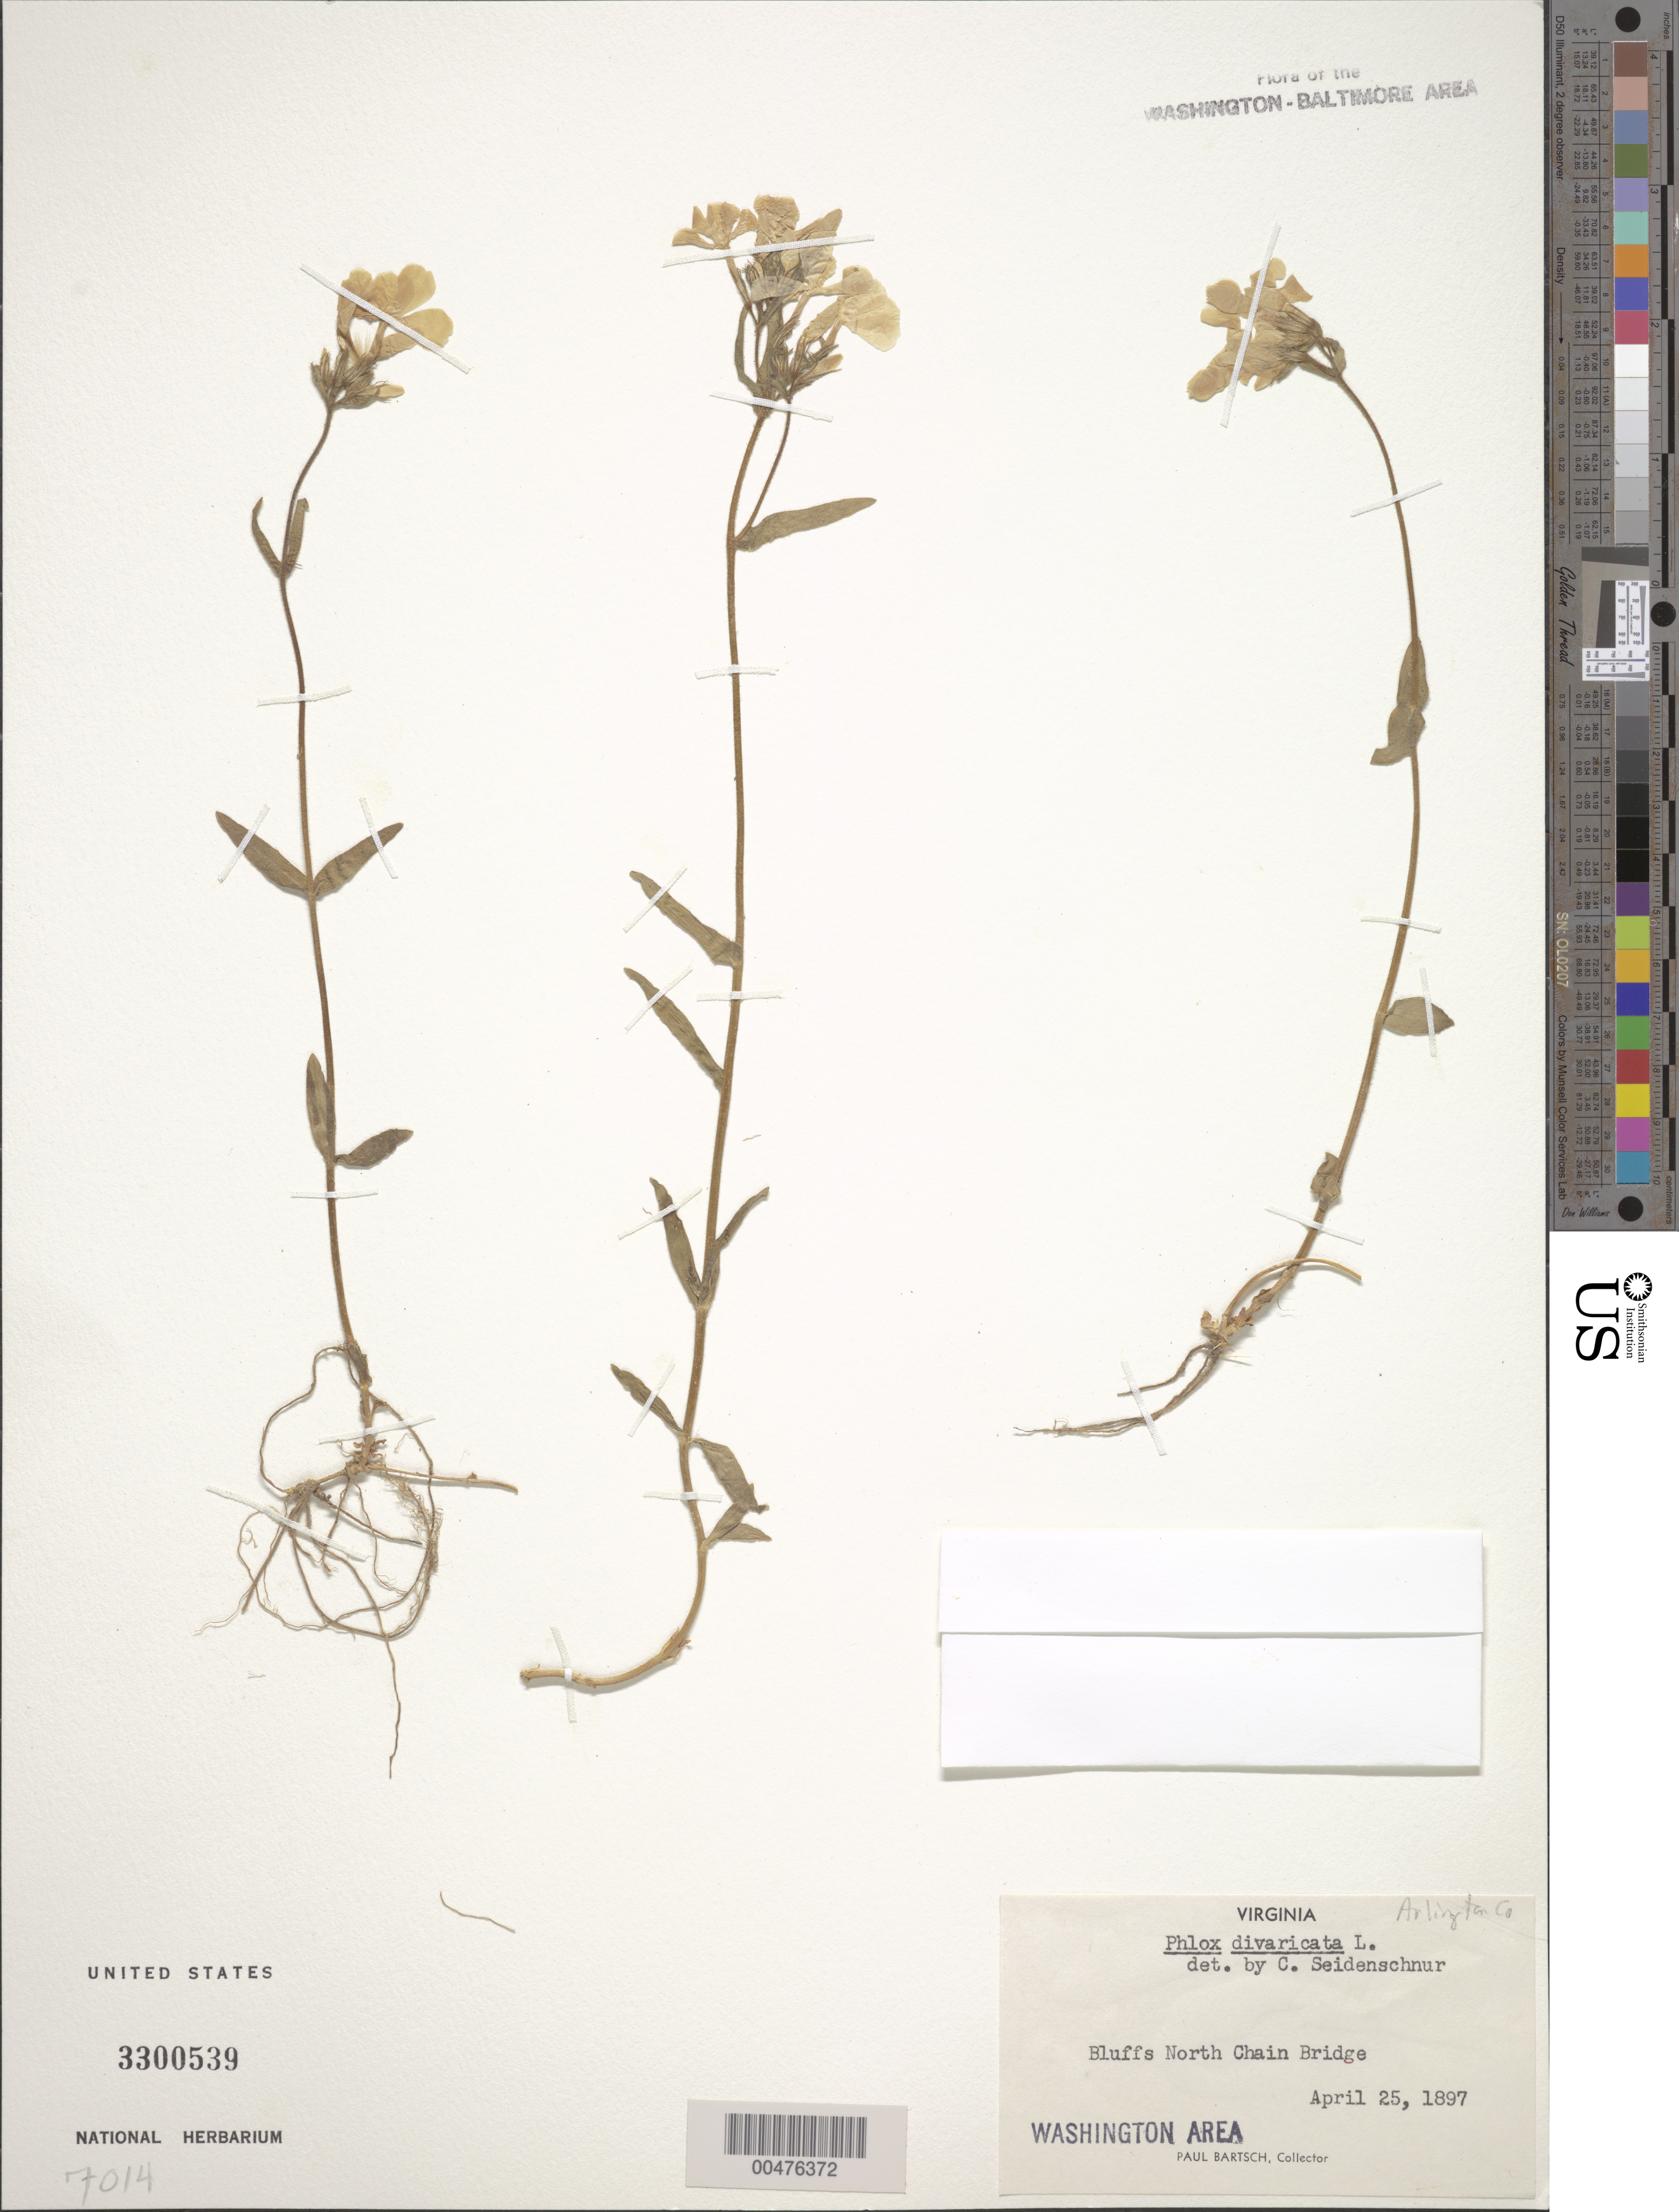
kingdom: Plantae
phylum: Tracheophyta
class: Magnoliopsida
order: Ericales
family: Polemoniaceae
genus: Phlox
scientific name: Phlox divaricata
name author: L.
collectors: P. Bartsch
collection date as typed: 25 Apr 1897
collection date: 1897-04-25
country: United States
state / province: Virginia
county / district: Arlington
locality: Bluffs N of Cabin Bridge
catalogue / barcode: US 3300539